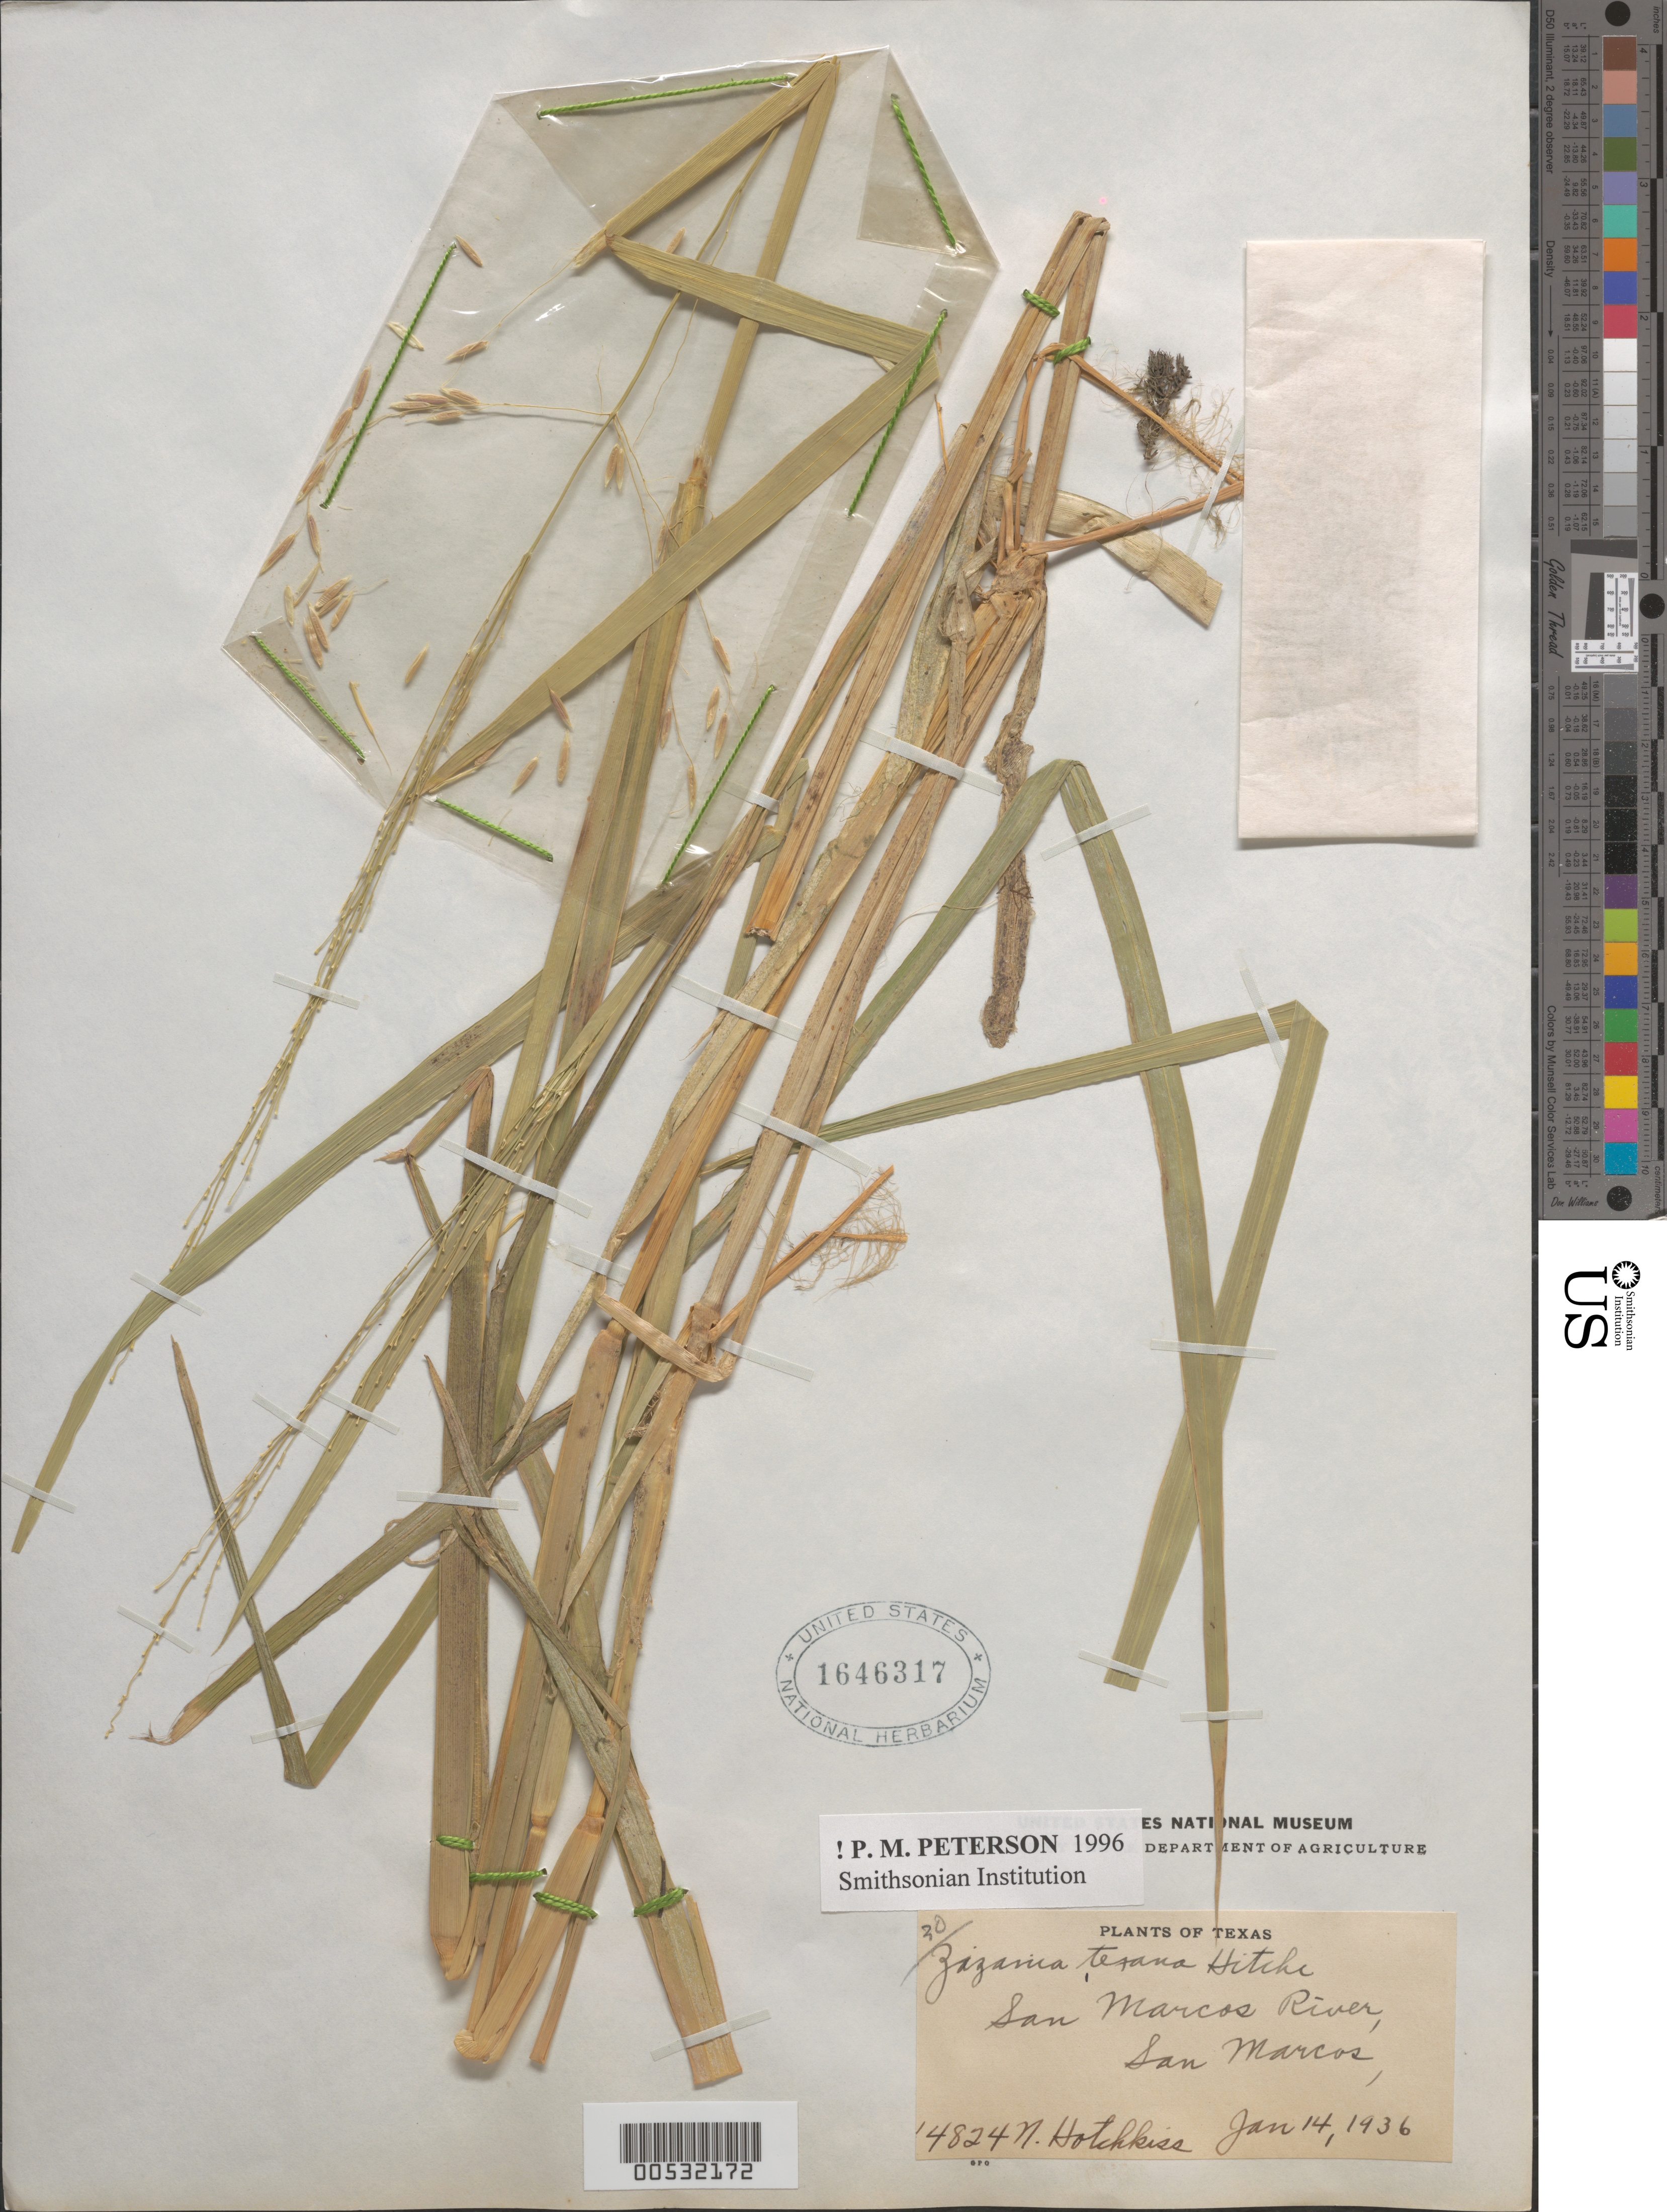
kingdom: Plantae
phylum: Tracheophyta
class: Liliopsida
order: Poales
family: Poaceae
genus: Zizania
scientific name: Zizania texana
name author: Hitchc.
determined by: Peterson, Paul M., (BOT), Smithsonian Institution - National Museum of Natural History (UNITED STATES)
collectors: N. Hotchkiss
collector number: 4824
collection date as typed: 14 Jan 1936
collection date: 1936-01-14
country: United States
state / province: Texas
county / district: Hays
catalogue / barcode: US 1646317